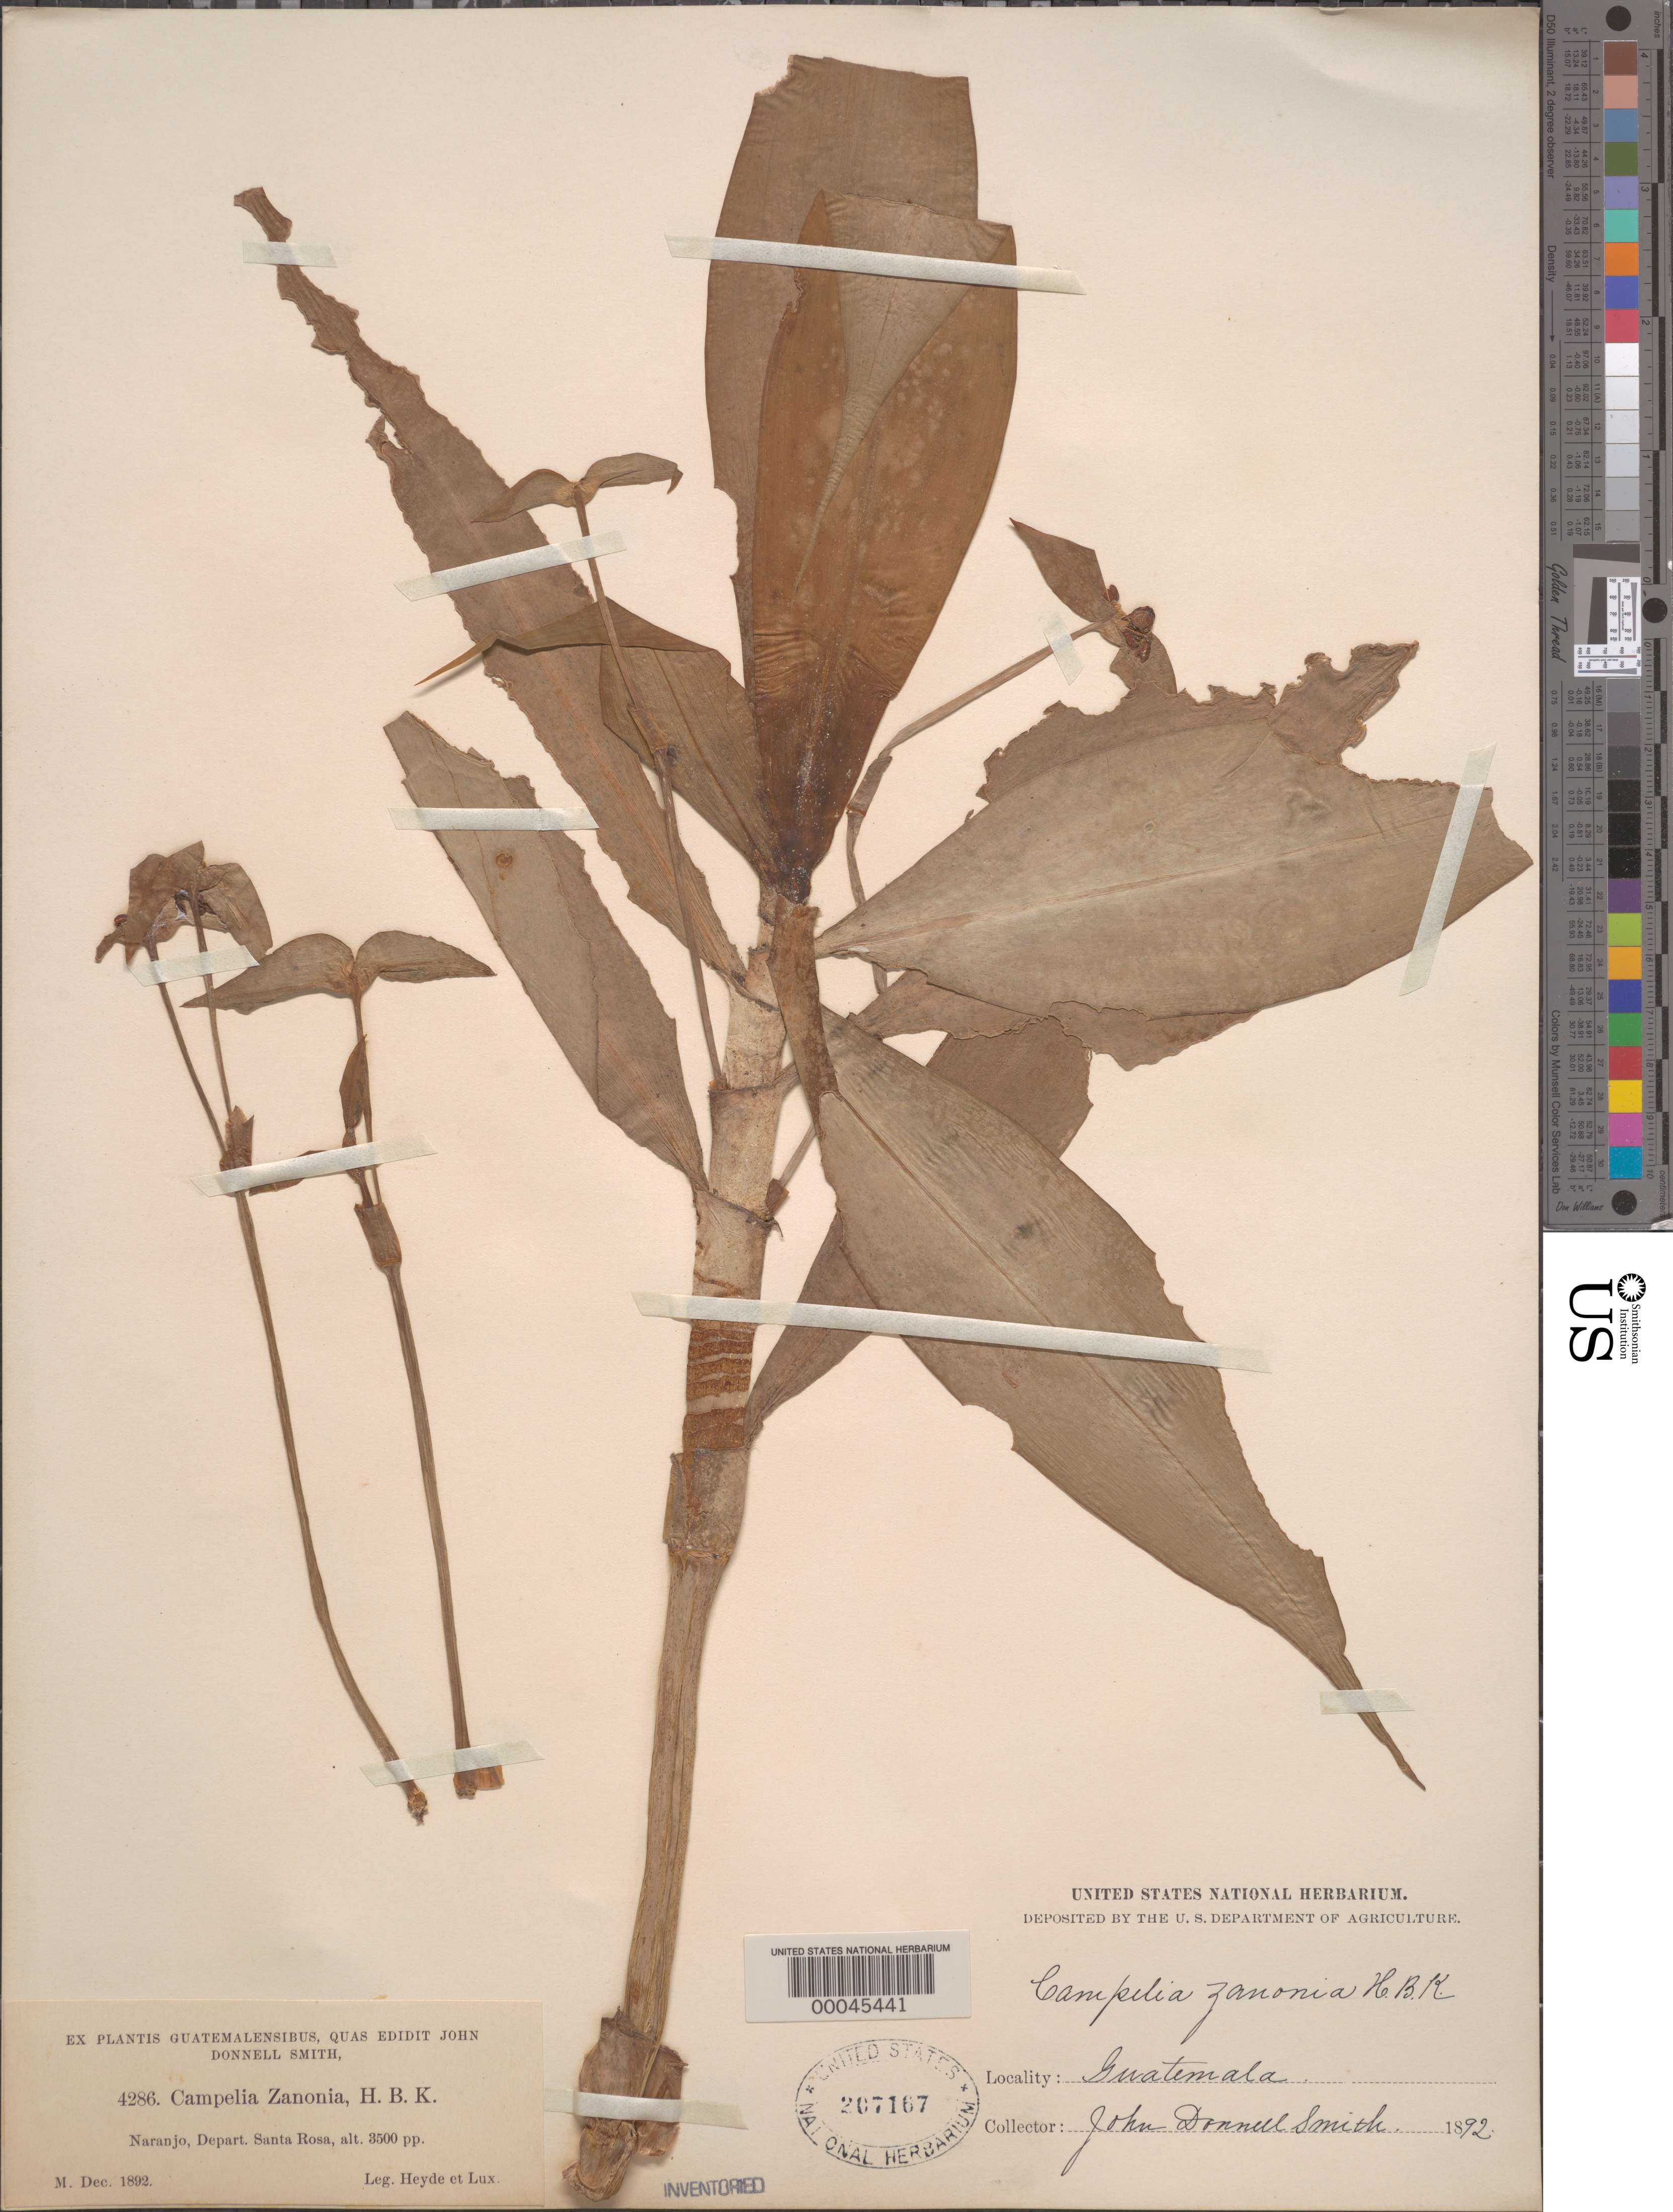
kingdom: Plantae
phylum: Tracheophyta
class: Liliopsida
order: Commelinales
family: Commelinaceae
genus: Tradescantia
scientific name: Tradescantia zanonia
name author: (L.) Sw.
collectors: E. T. Heyde & E. Lux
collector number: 4286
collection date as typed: Dec 1892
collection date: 1892-12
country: Guatemala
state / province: Santa Rosa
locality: Naranjo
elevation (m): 1068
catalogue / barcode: US 207167